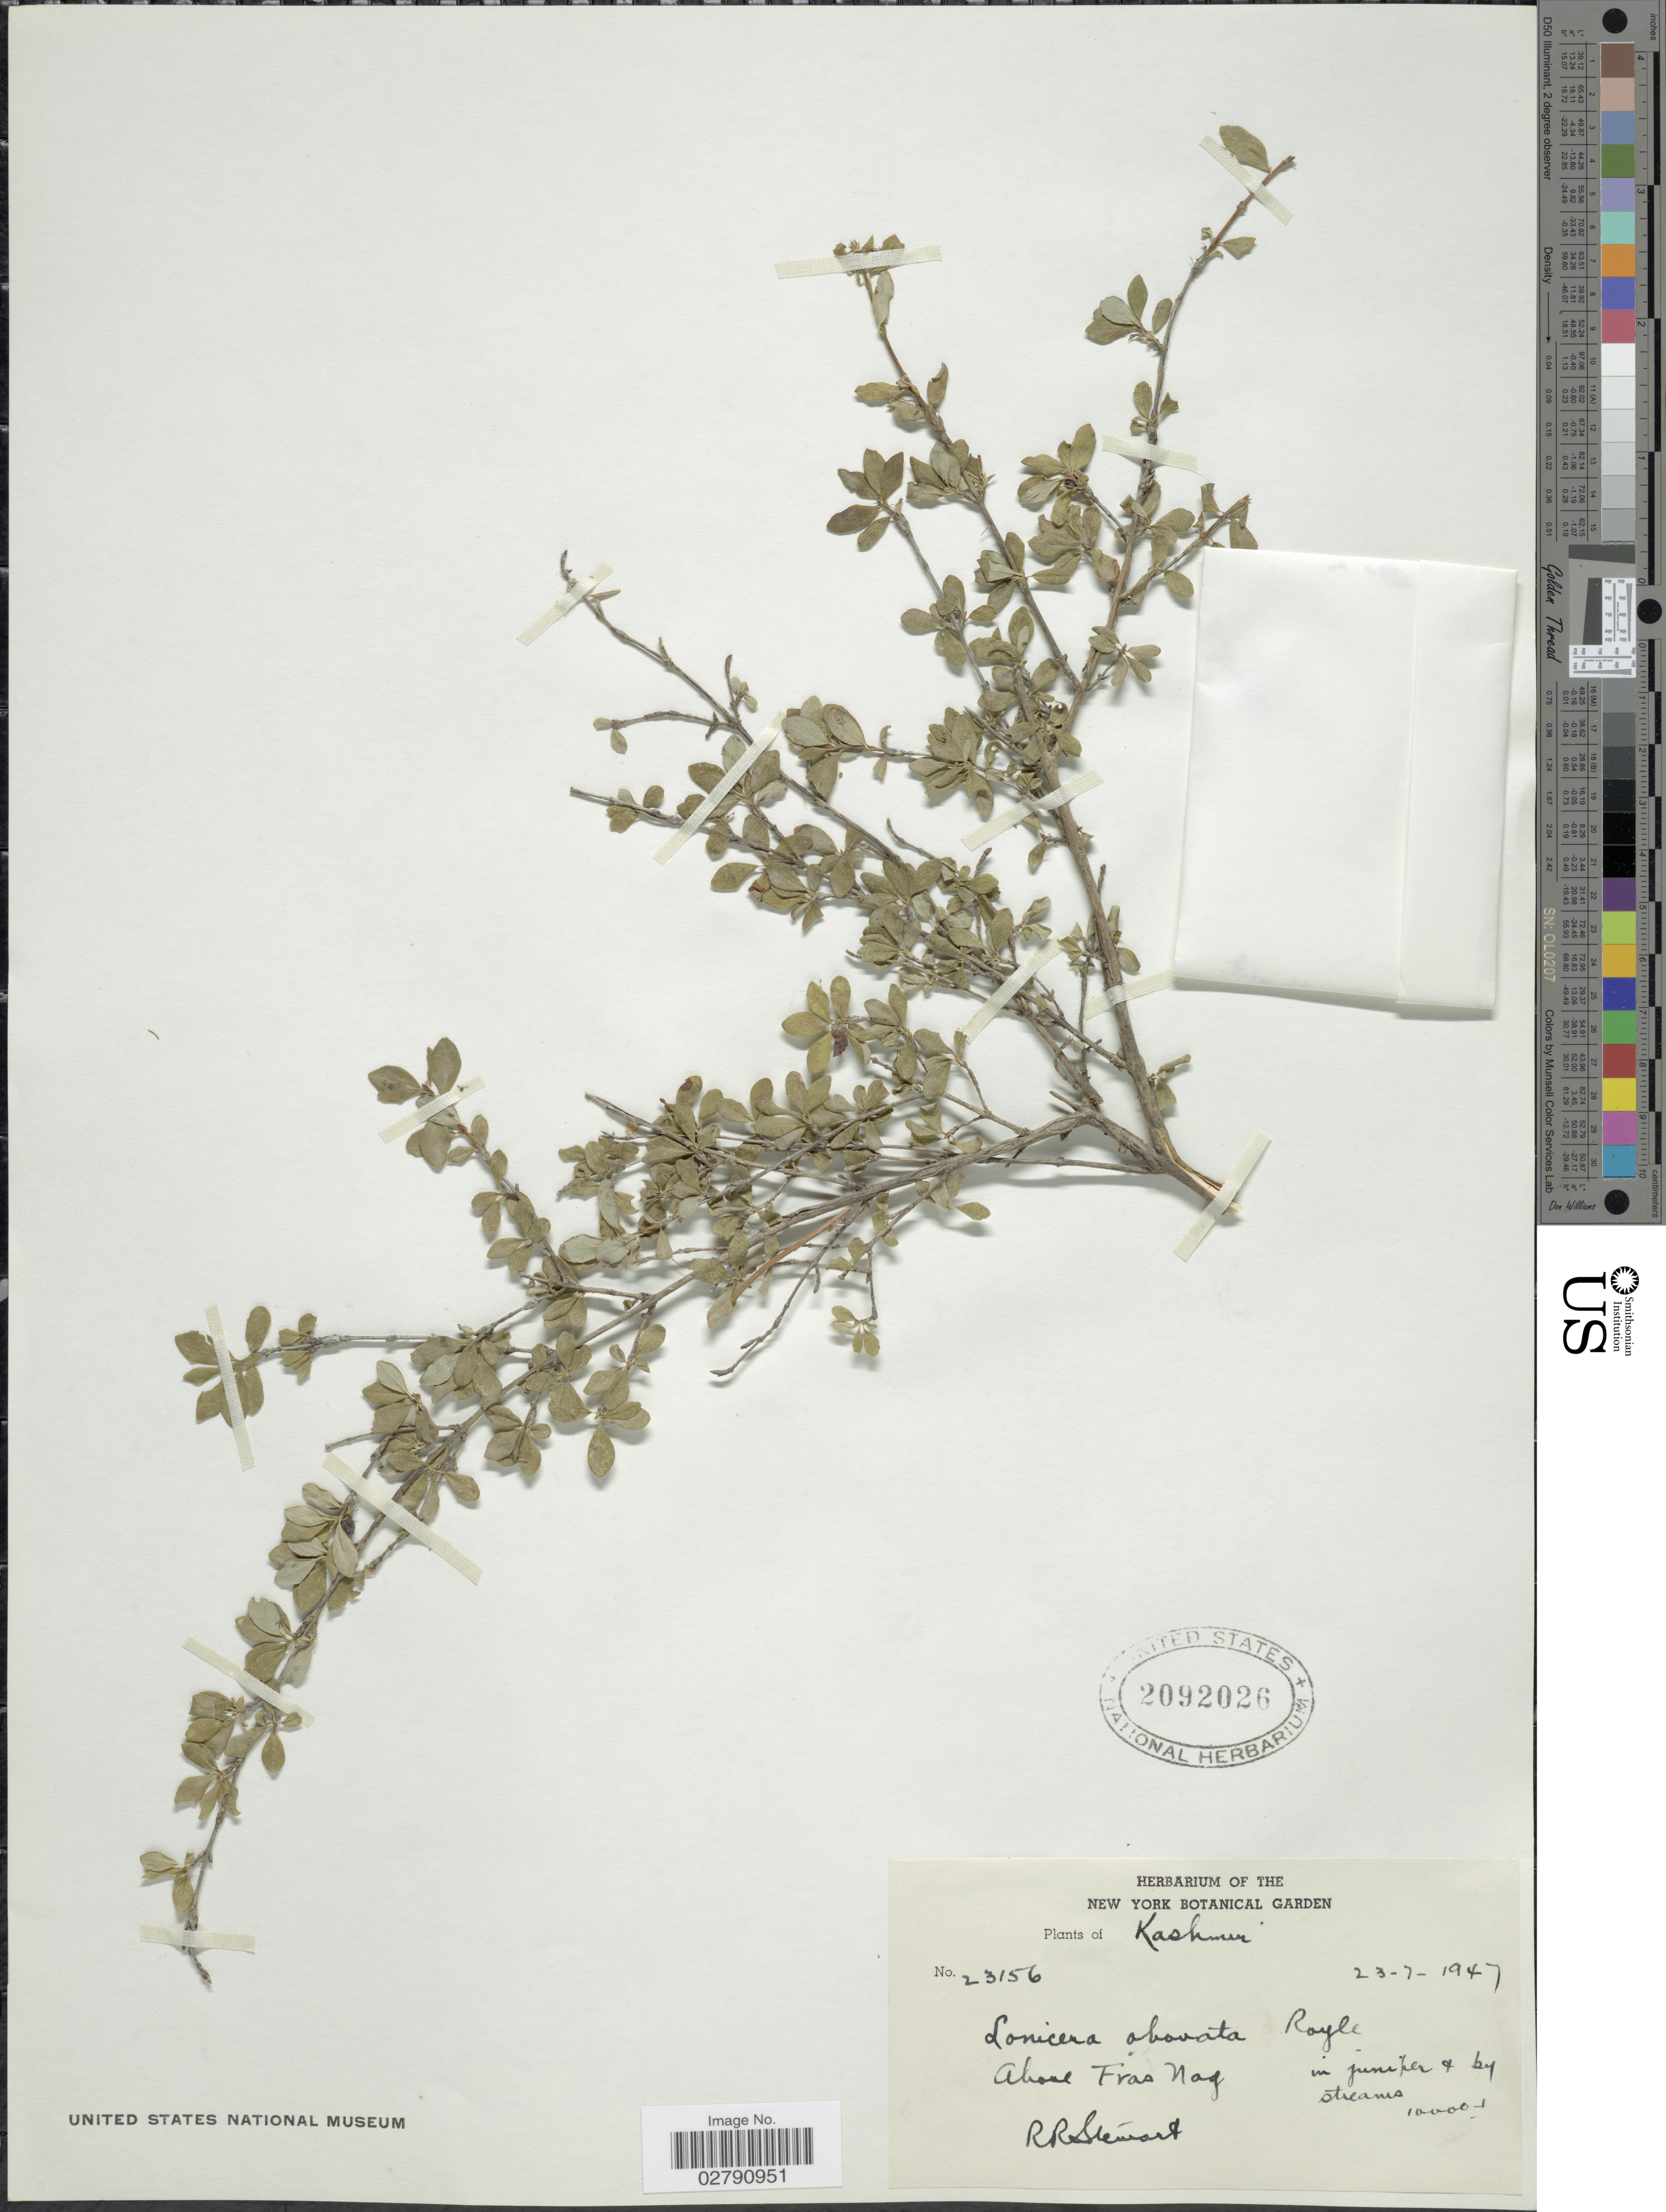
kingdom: Plantae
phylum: Tracheophyta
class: Magnoliopsida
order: Dipsacales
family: Caprifoliaceae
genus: Lonicera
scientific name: Lonicera obovata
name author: Royle ex Hook. f. & Thomson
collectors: R. R. Stewart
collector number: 23156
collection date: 1947-07-23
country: India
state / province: Jammu and Kashmir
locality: Kashmir. Above Fras Nag.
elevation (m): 3048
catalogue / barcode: US 2092026